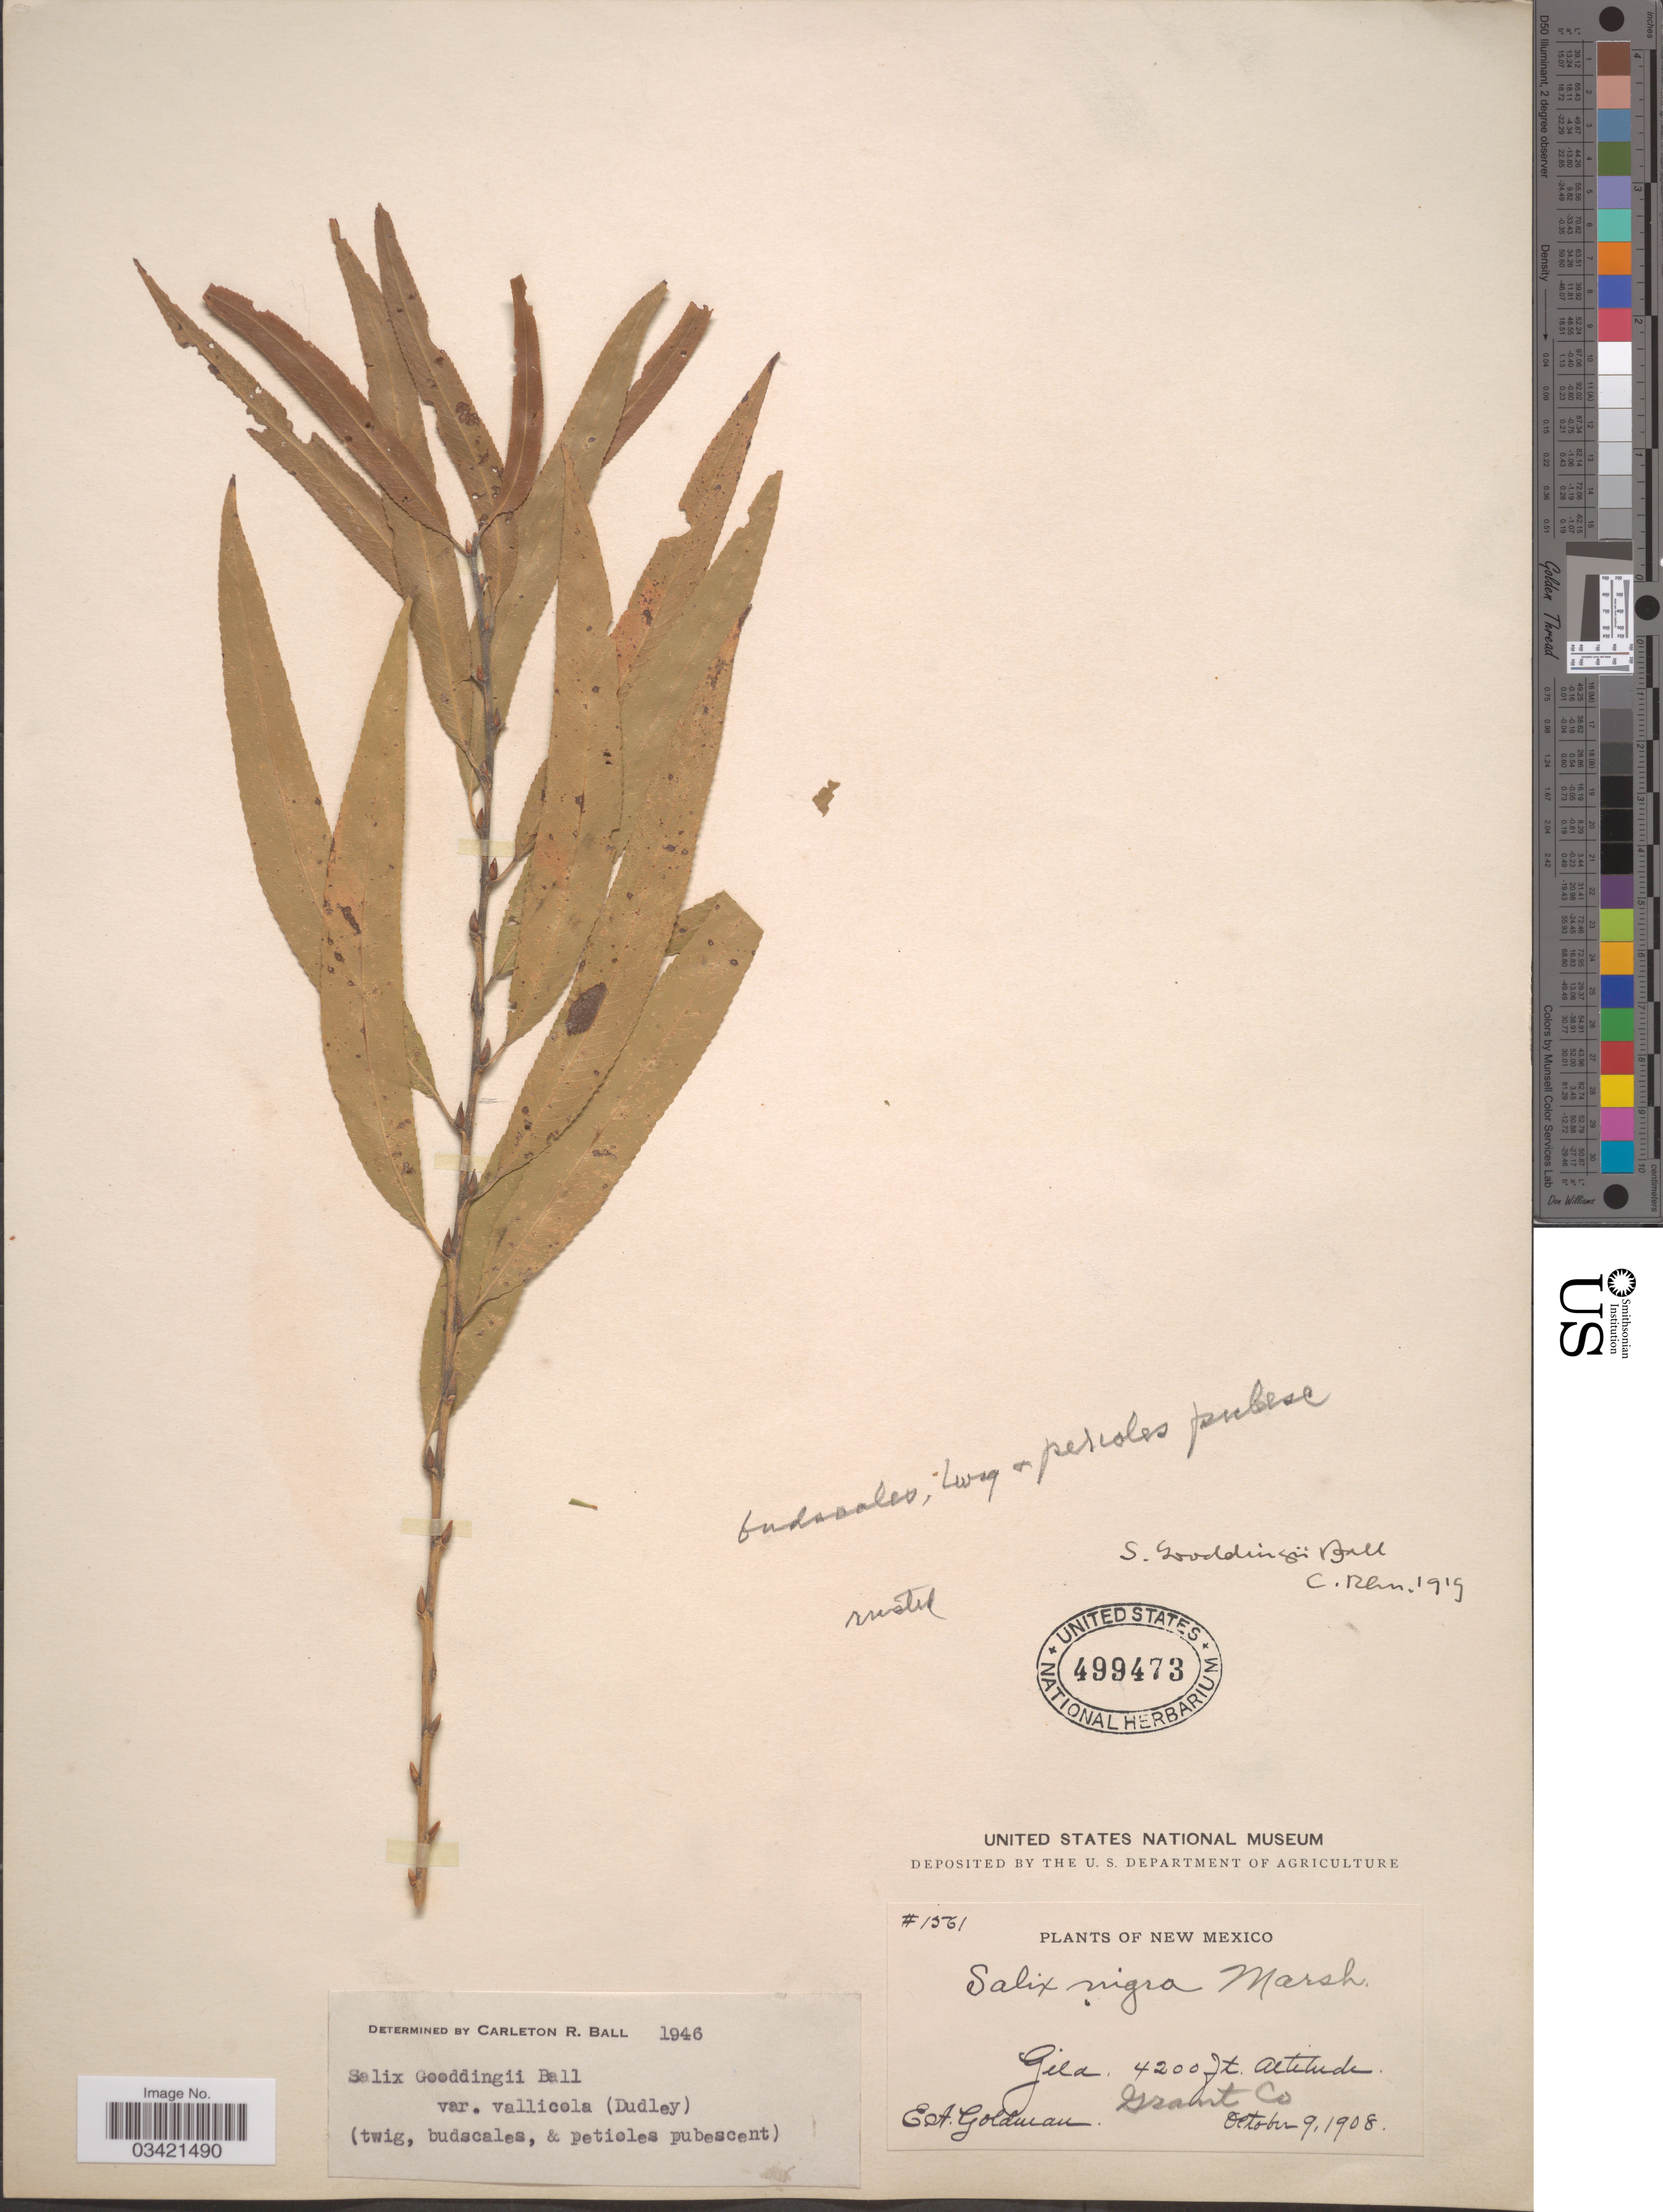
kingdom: Plantae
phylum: Tracheophyta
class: Magnoliopsida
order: Malpighiales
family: Salicaceae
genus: Salix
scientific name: Salix gooddingii var. vallicola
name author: (Dudley) C.R. Ball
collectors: E. A. Goldman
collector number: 1561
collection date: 1908-10-09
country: United States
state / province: New Mexico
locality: Gila. Grant Co.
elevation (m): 1280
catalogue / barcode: US 499473